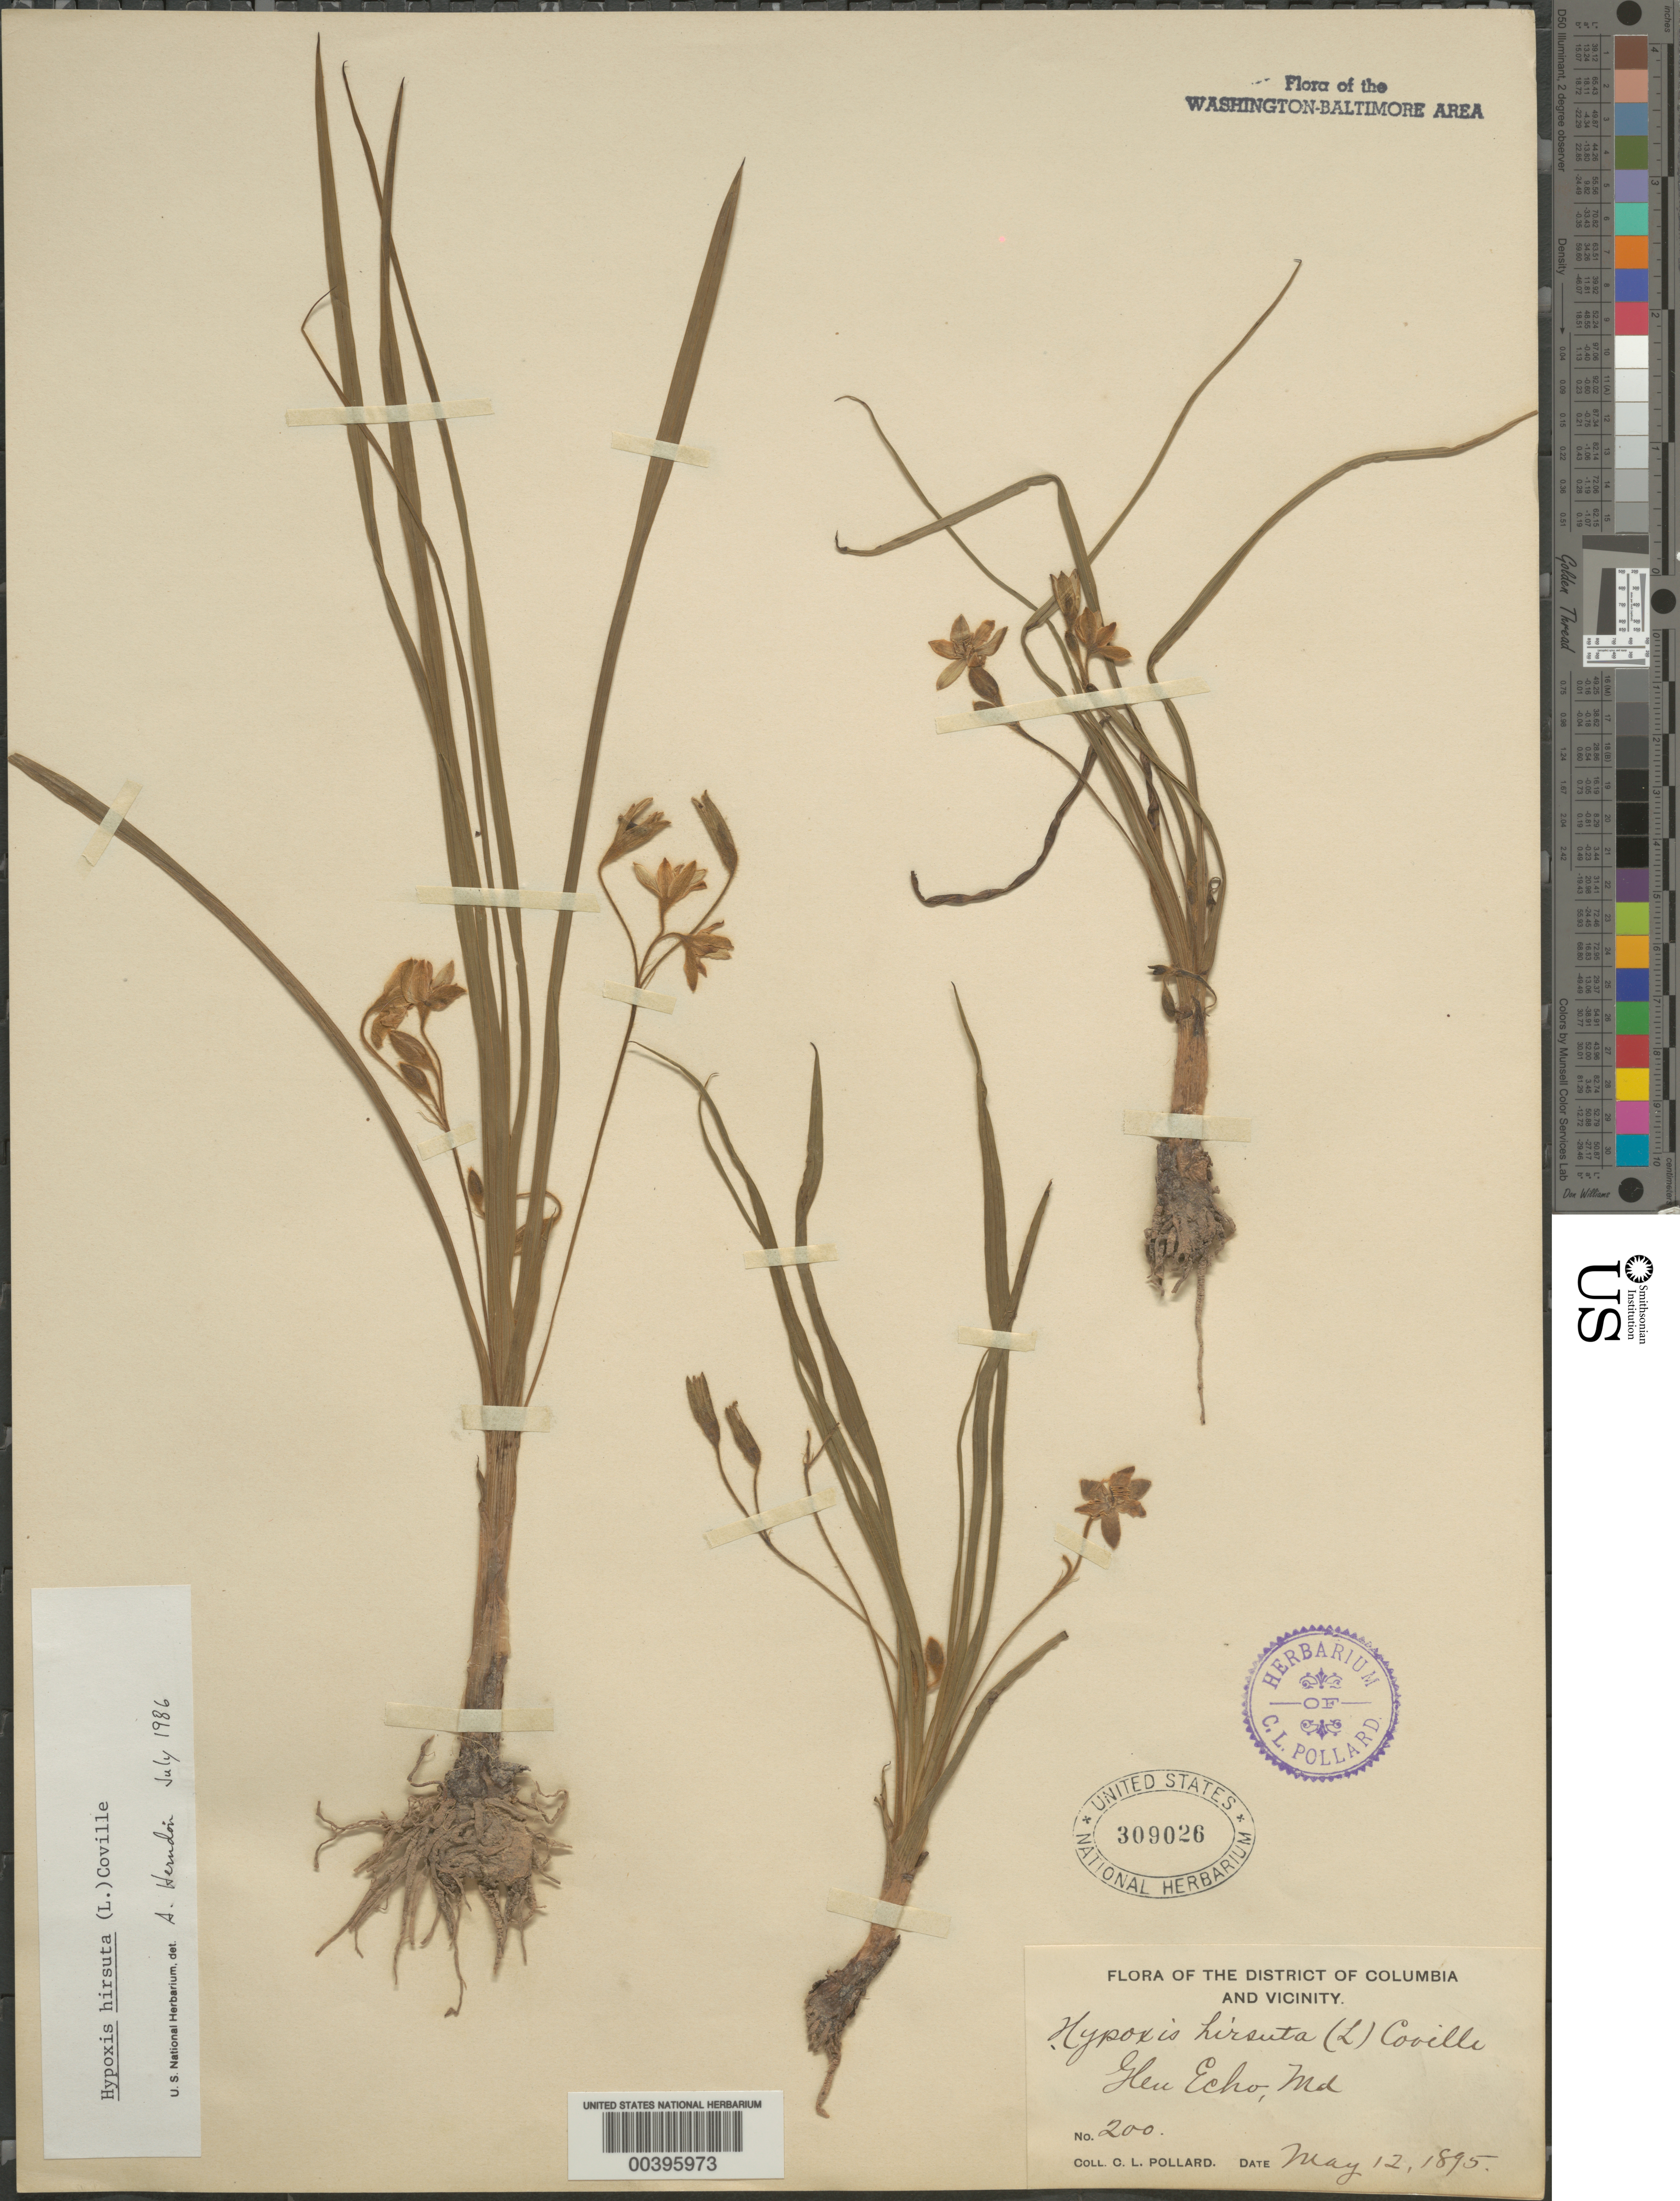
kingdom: Plantae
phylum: Tracheophyta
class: Liliopsida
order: Asparagales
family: Hypoxidaceae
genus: Hypoxis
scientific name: Hypoxis hirsuta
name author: (L.) Coville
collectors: C. L. Pollard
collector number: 200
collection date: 1895-05-12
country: United States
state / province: Maryland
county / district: Montgomery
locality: Glen Echo.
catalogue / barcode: US 309026